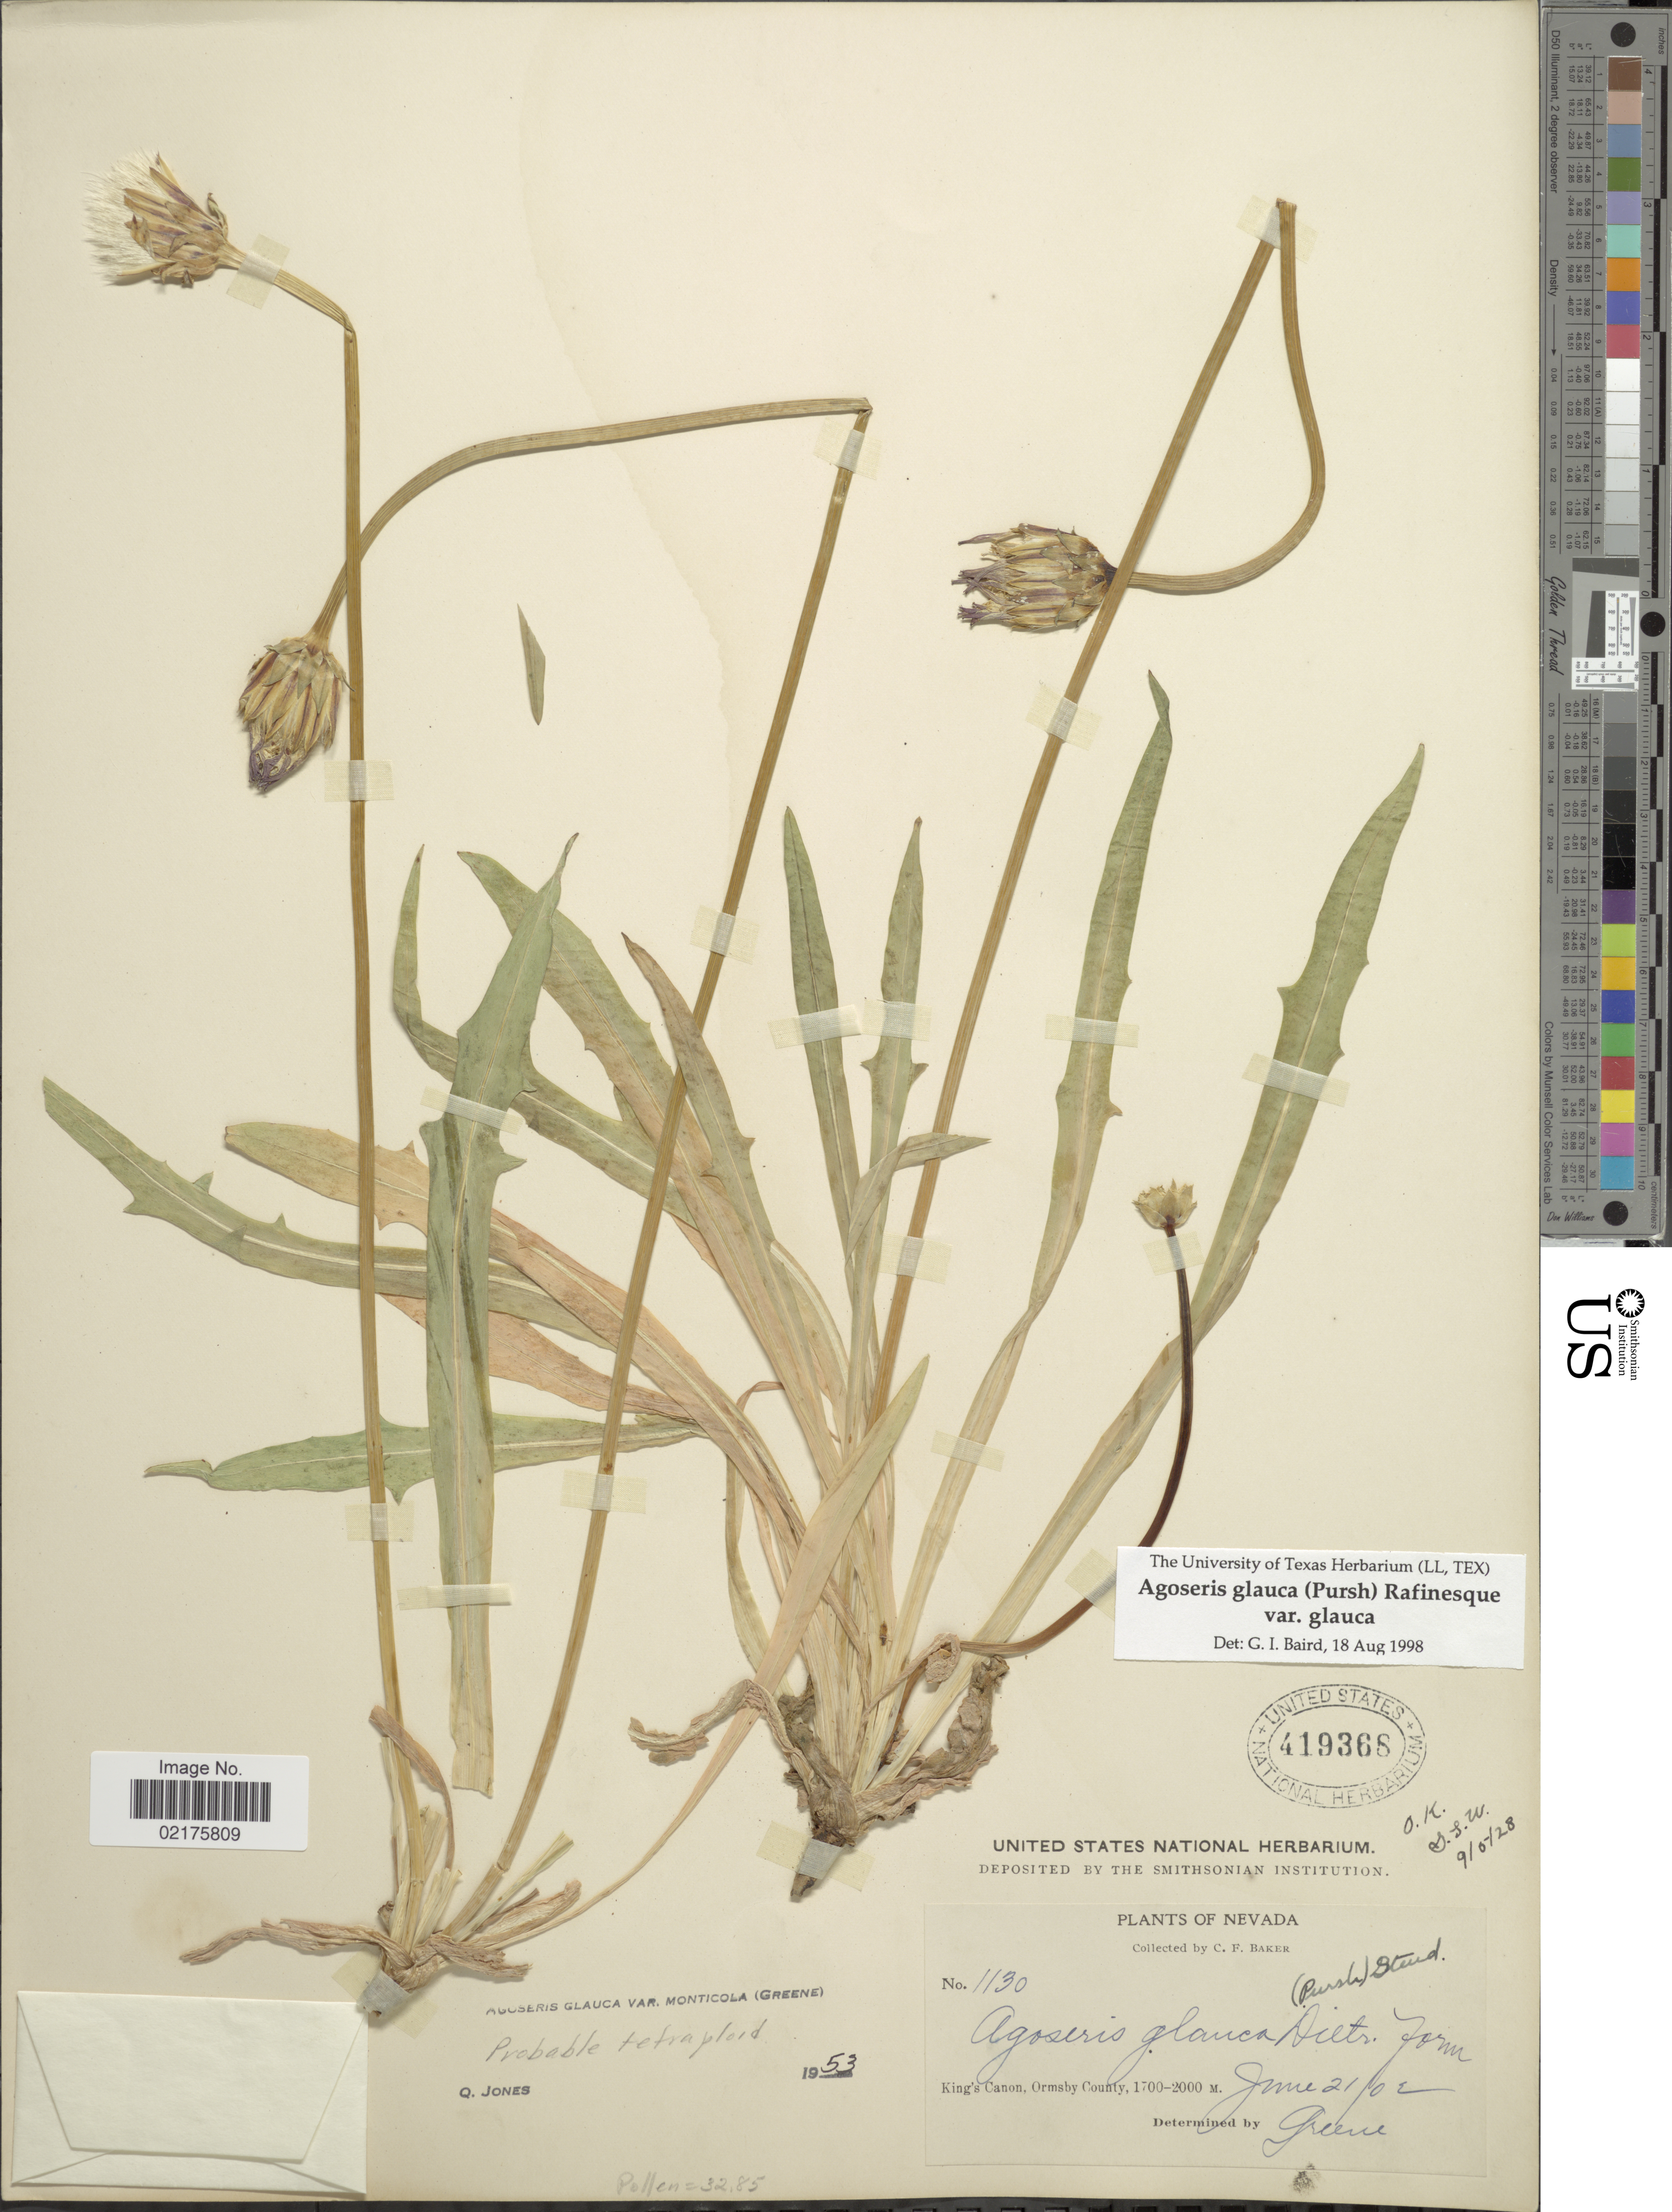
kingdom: Plantae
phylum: Tracheophyta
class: Magnoliopsida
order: Asterales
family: Asteraceae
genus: Agoseris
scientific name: Agoseris glauca var. glauca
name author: (Pursh) Raf.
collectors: C. F. Baker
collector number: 1130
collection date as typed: Transcribed d/m/y: 21/6/02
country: United States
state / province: Nevada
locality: King's Canon, Ormsby County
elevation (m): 1700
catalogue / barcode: US 419368